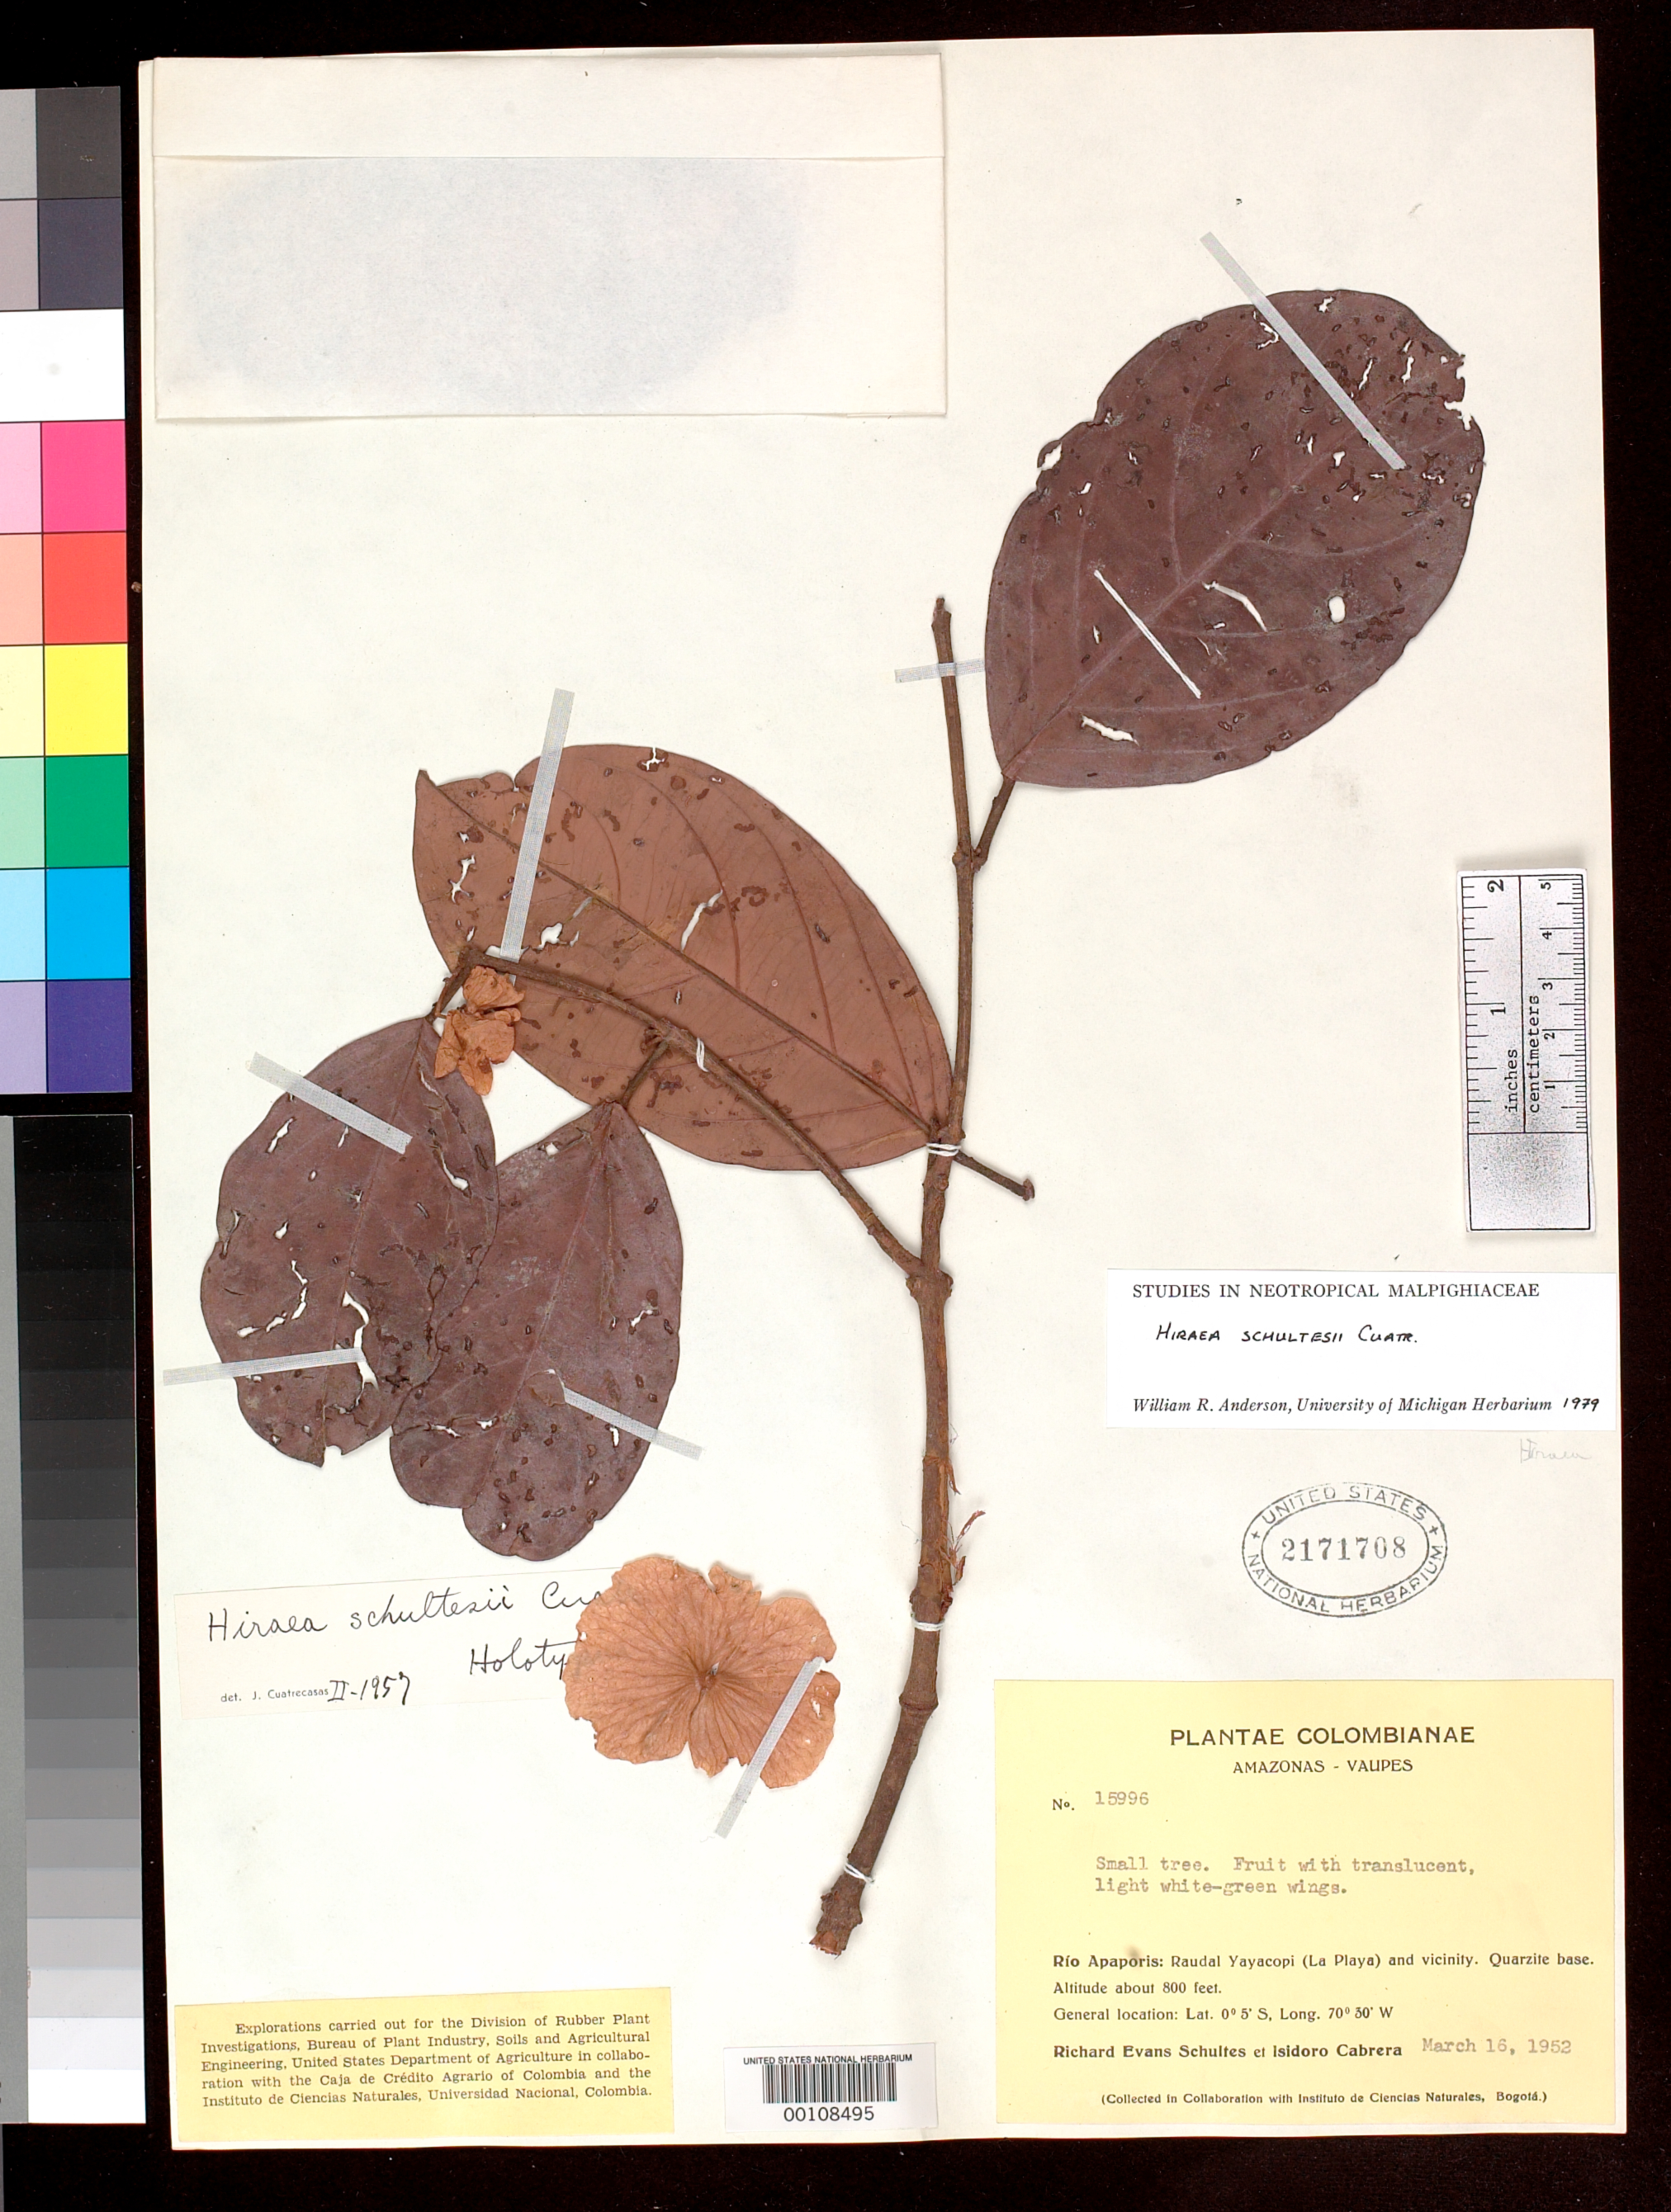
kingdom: Plantae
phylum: Tracheophyta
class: Magnoliopsida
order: Malpighiales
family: Malpighiaceae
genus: Hiraea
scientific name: Hiraea schultesii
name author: Cuatrec.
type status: Holotype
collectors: R. E. Schultes & I. Cabrera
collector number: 15996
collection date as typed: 16 Mar 1953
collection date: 1953-03-16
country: Colombia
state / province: Amazônas / Vaupés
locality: Rio Apaporis, Raudal Ya Yacopi, La Playa & vicinity.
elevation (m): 244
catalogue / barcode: US 2171708